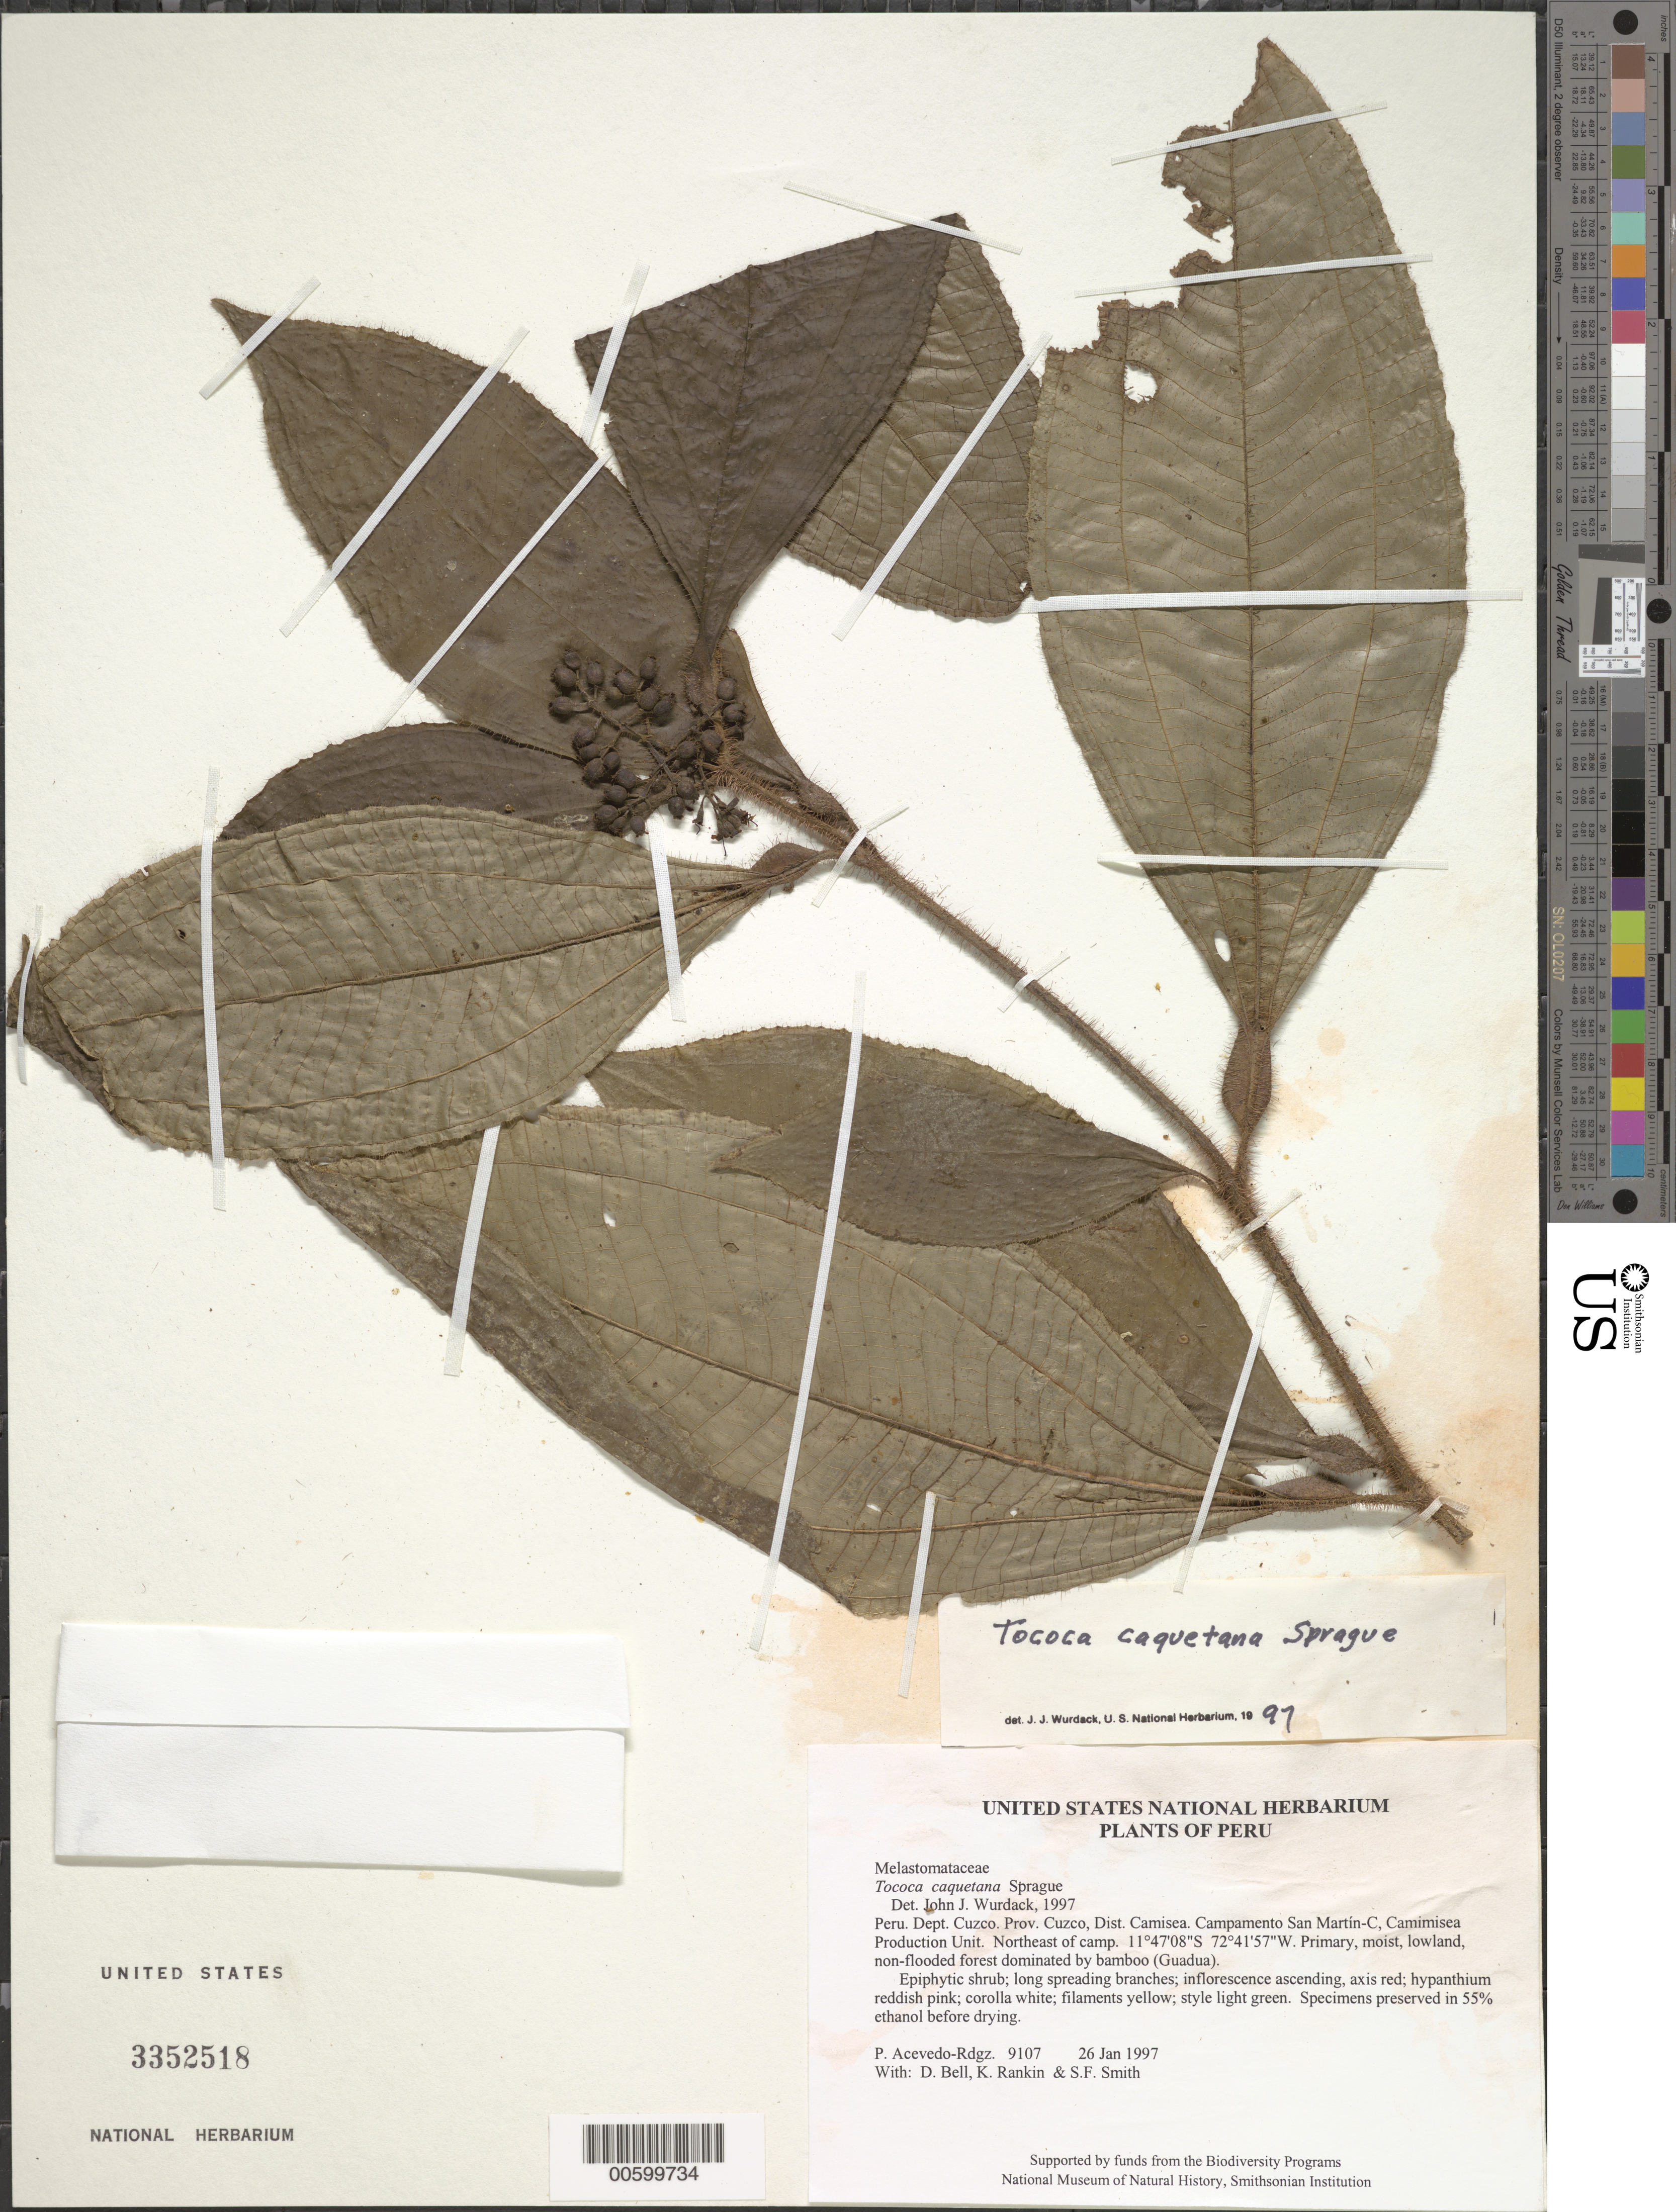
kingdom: Plantae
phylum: Tracheophyta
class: Magnoliopsida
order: Myrtales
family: Melastomataceae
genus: Tococa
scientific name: Tococa caquetana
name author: Sprague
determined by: Wurdack, John J., (US), US (UNITED STATES)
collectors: P. Acevedo-Rodr., D. A. Bell, K. B. Rankin & S.F. Smith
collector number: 9107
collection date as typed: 26 Jan 1997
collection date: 1997-01-26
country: Peru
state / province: Cusco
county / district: Cusco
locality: Districto Camisea, Campamento San Martín-C, Camimisea Production Unit. Northeast of camp.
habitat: Primary, moist, lowland, non-flooded forest dominated by bamboo (Guadua).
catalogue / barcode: US 3352518